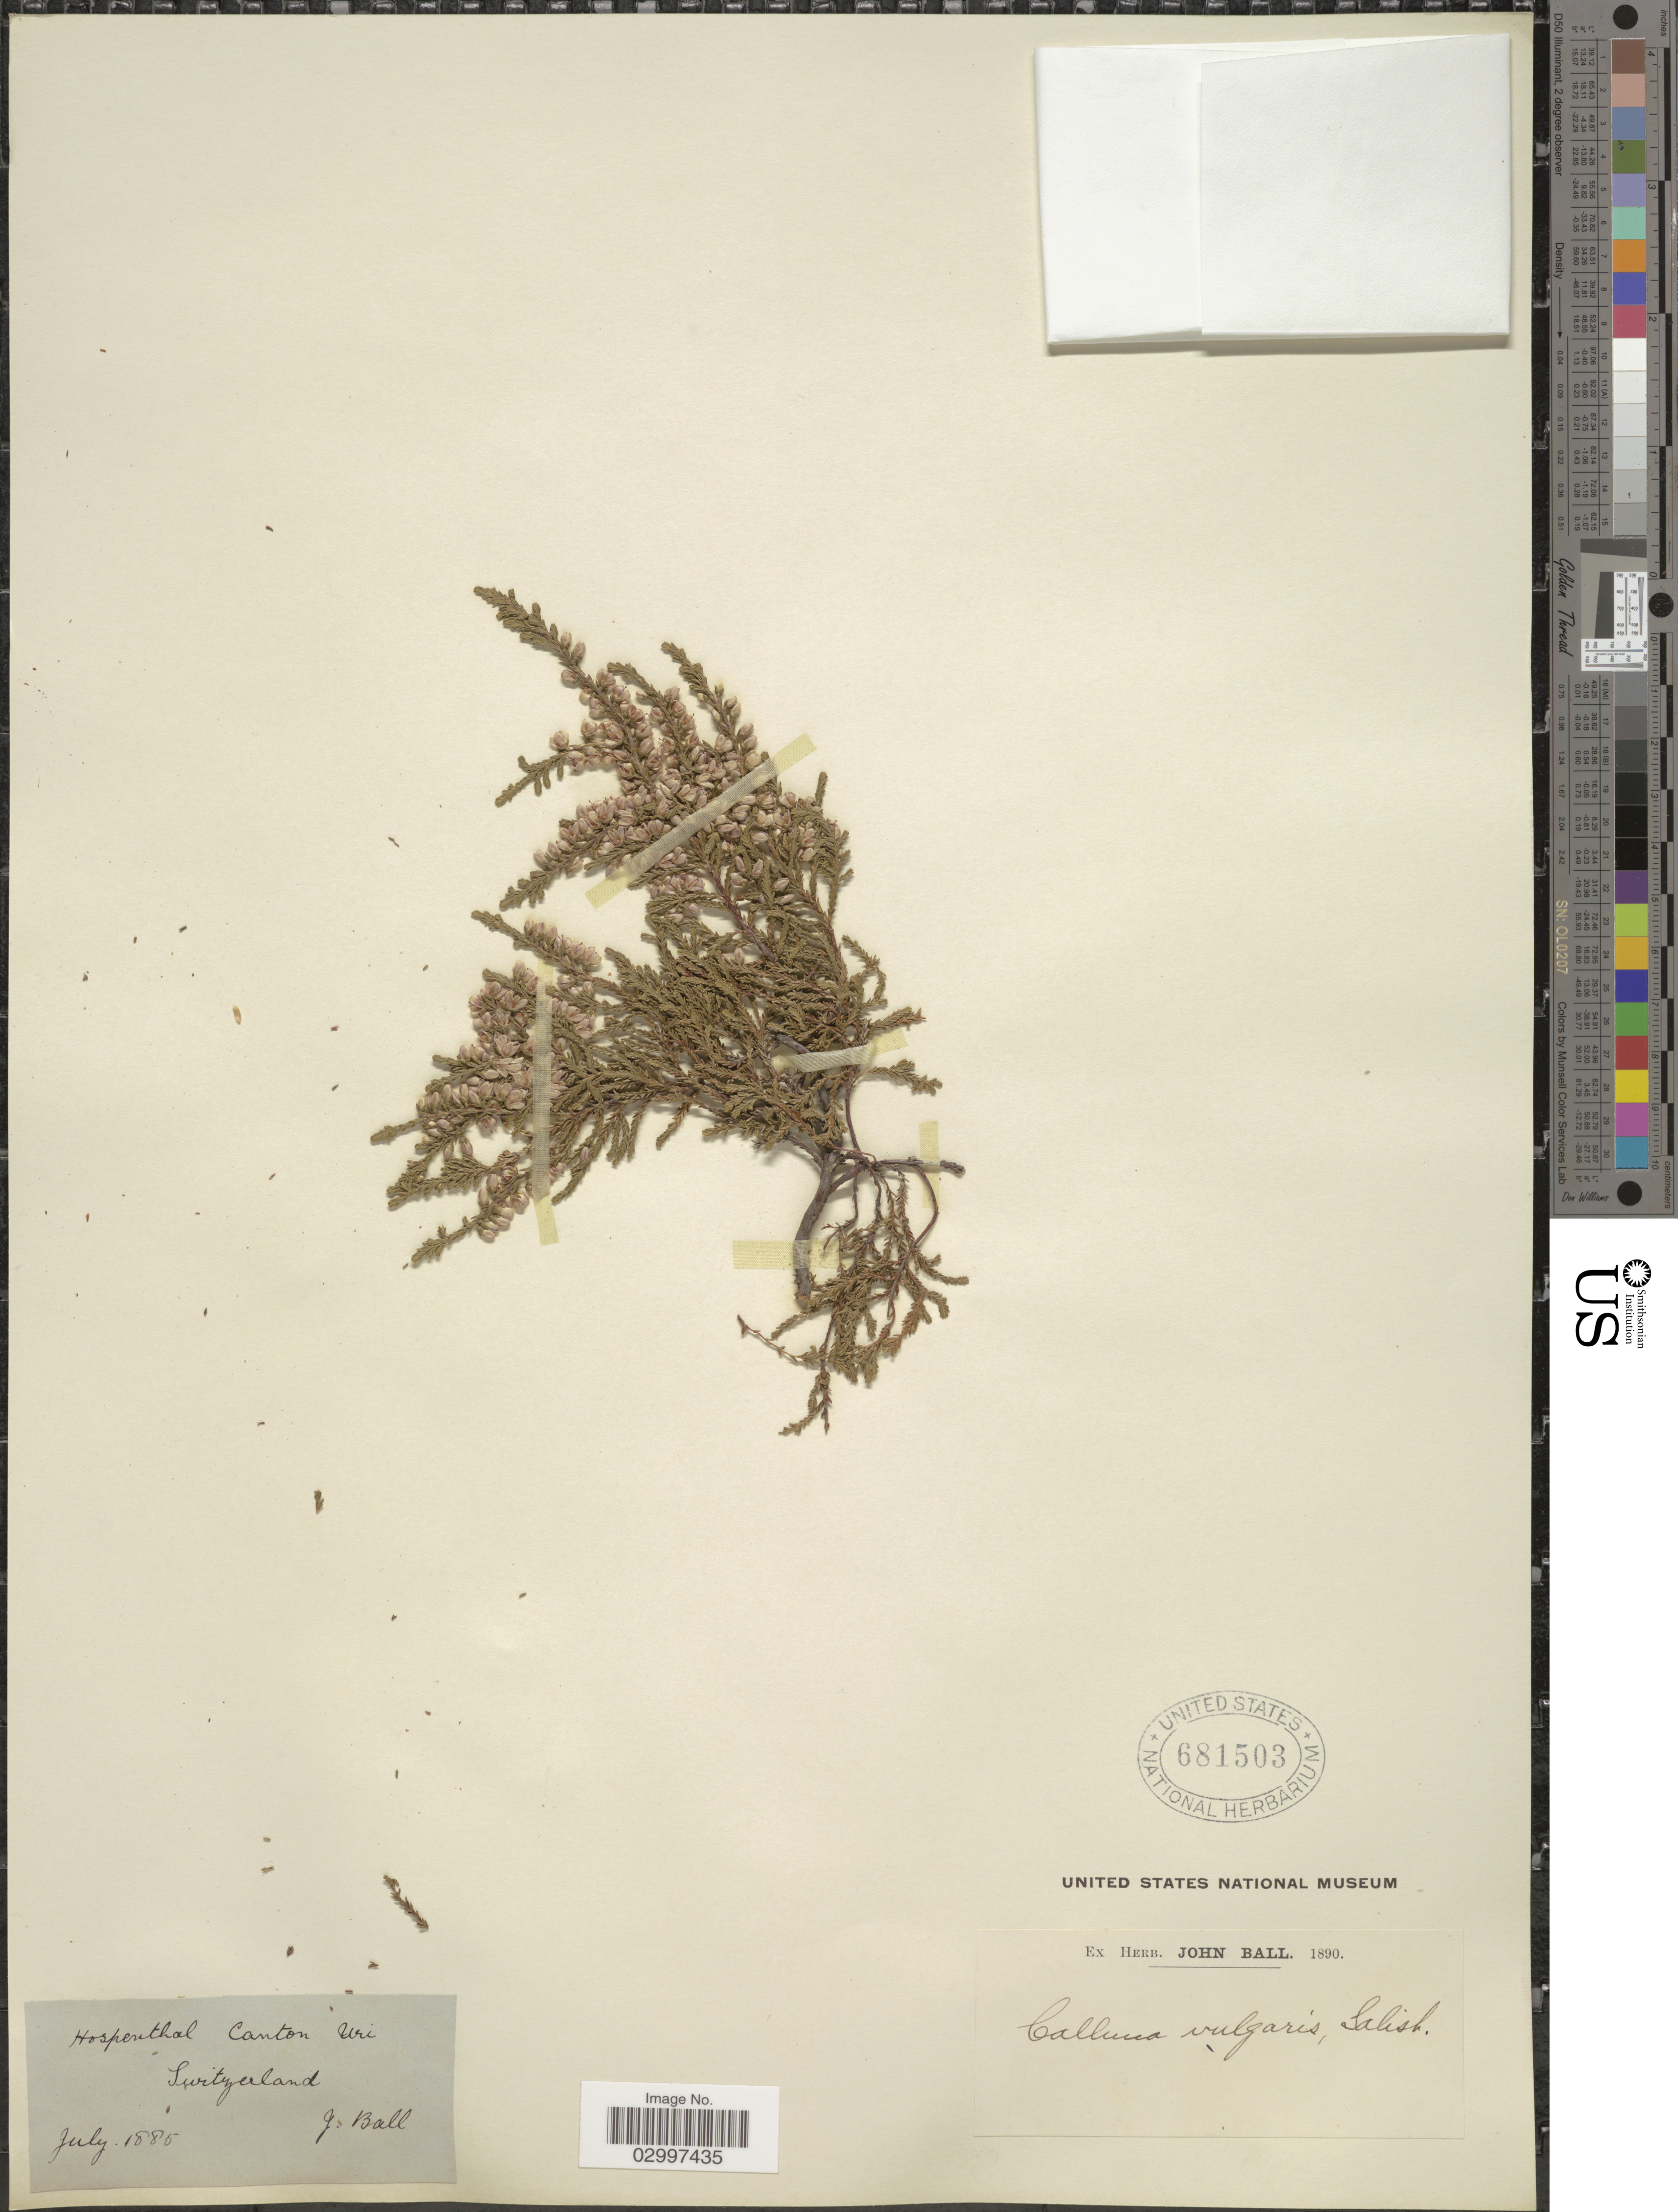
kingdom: Plantae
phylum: Tracheophyta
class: Magnoliopsida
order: Ericales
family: Ericaceae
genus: Calluna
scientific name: Calluna vulgaris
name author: (L.) Hull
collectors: J. Ball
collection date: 1885-07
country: Switzerland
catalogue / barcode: US 681503